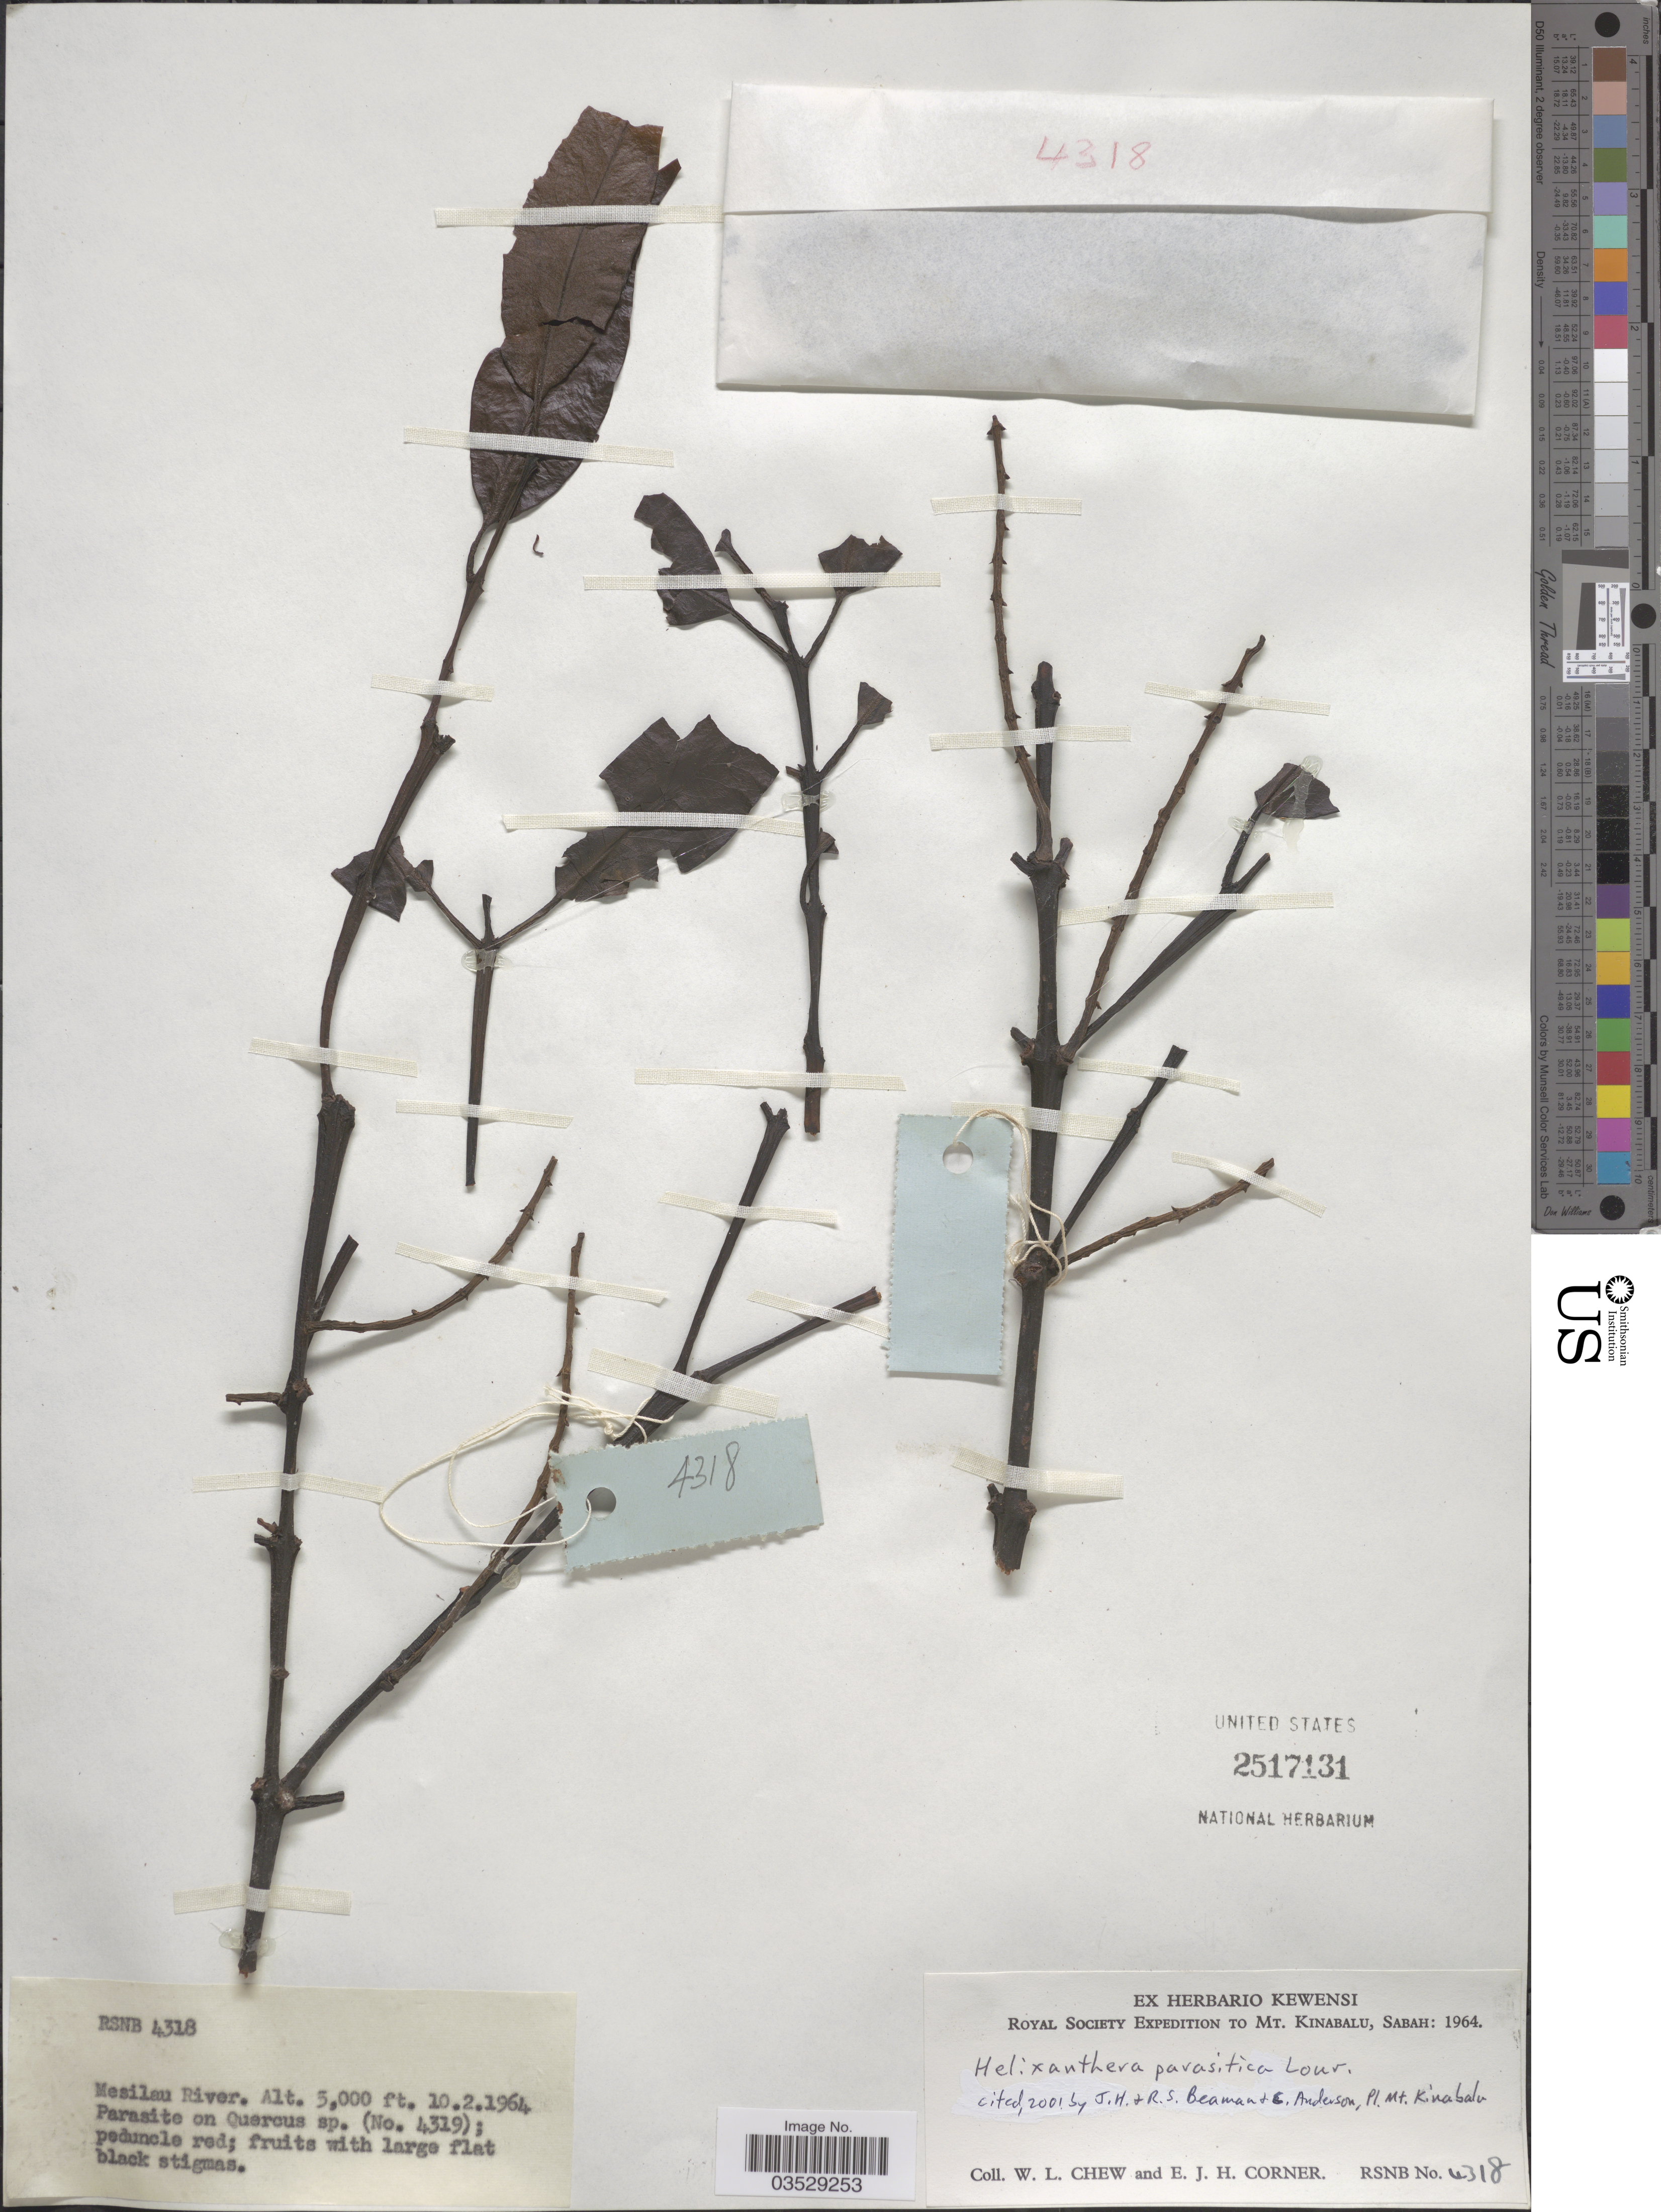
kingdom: Plantae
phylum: Tracheophyta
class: Magnoliopsida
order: Santalales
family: Loranthaceae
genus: Helixanthera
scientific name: Helixanthera parasitica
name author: Lour.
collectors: W. Chew & E. Corner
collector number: RSNB 4318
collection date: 1964-02-10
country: Malaysia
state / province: Sabah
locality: Mt. Kinabalu. Mesilau River.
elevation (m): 1524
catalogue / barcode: US 2517131